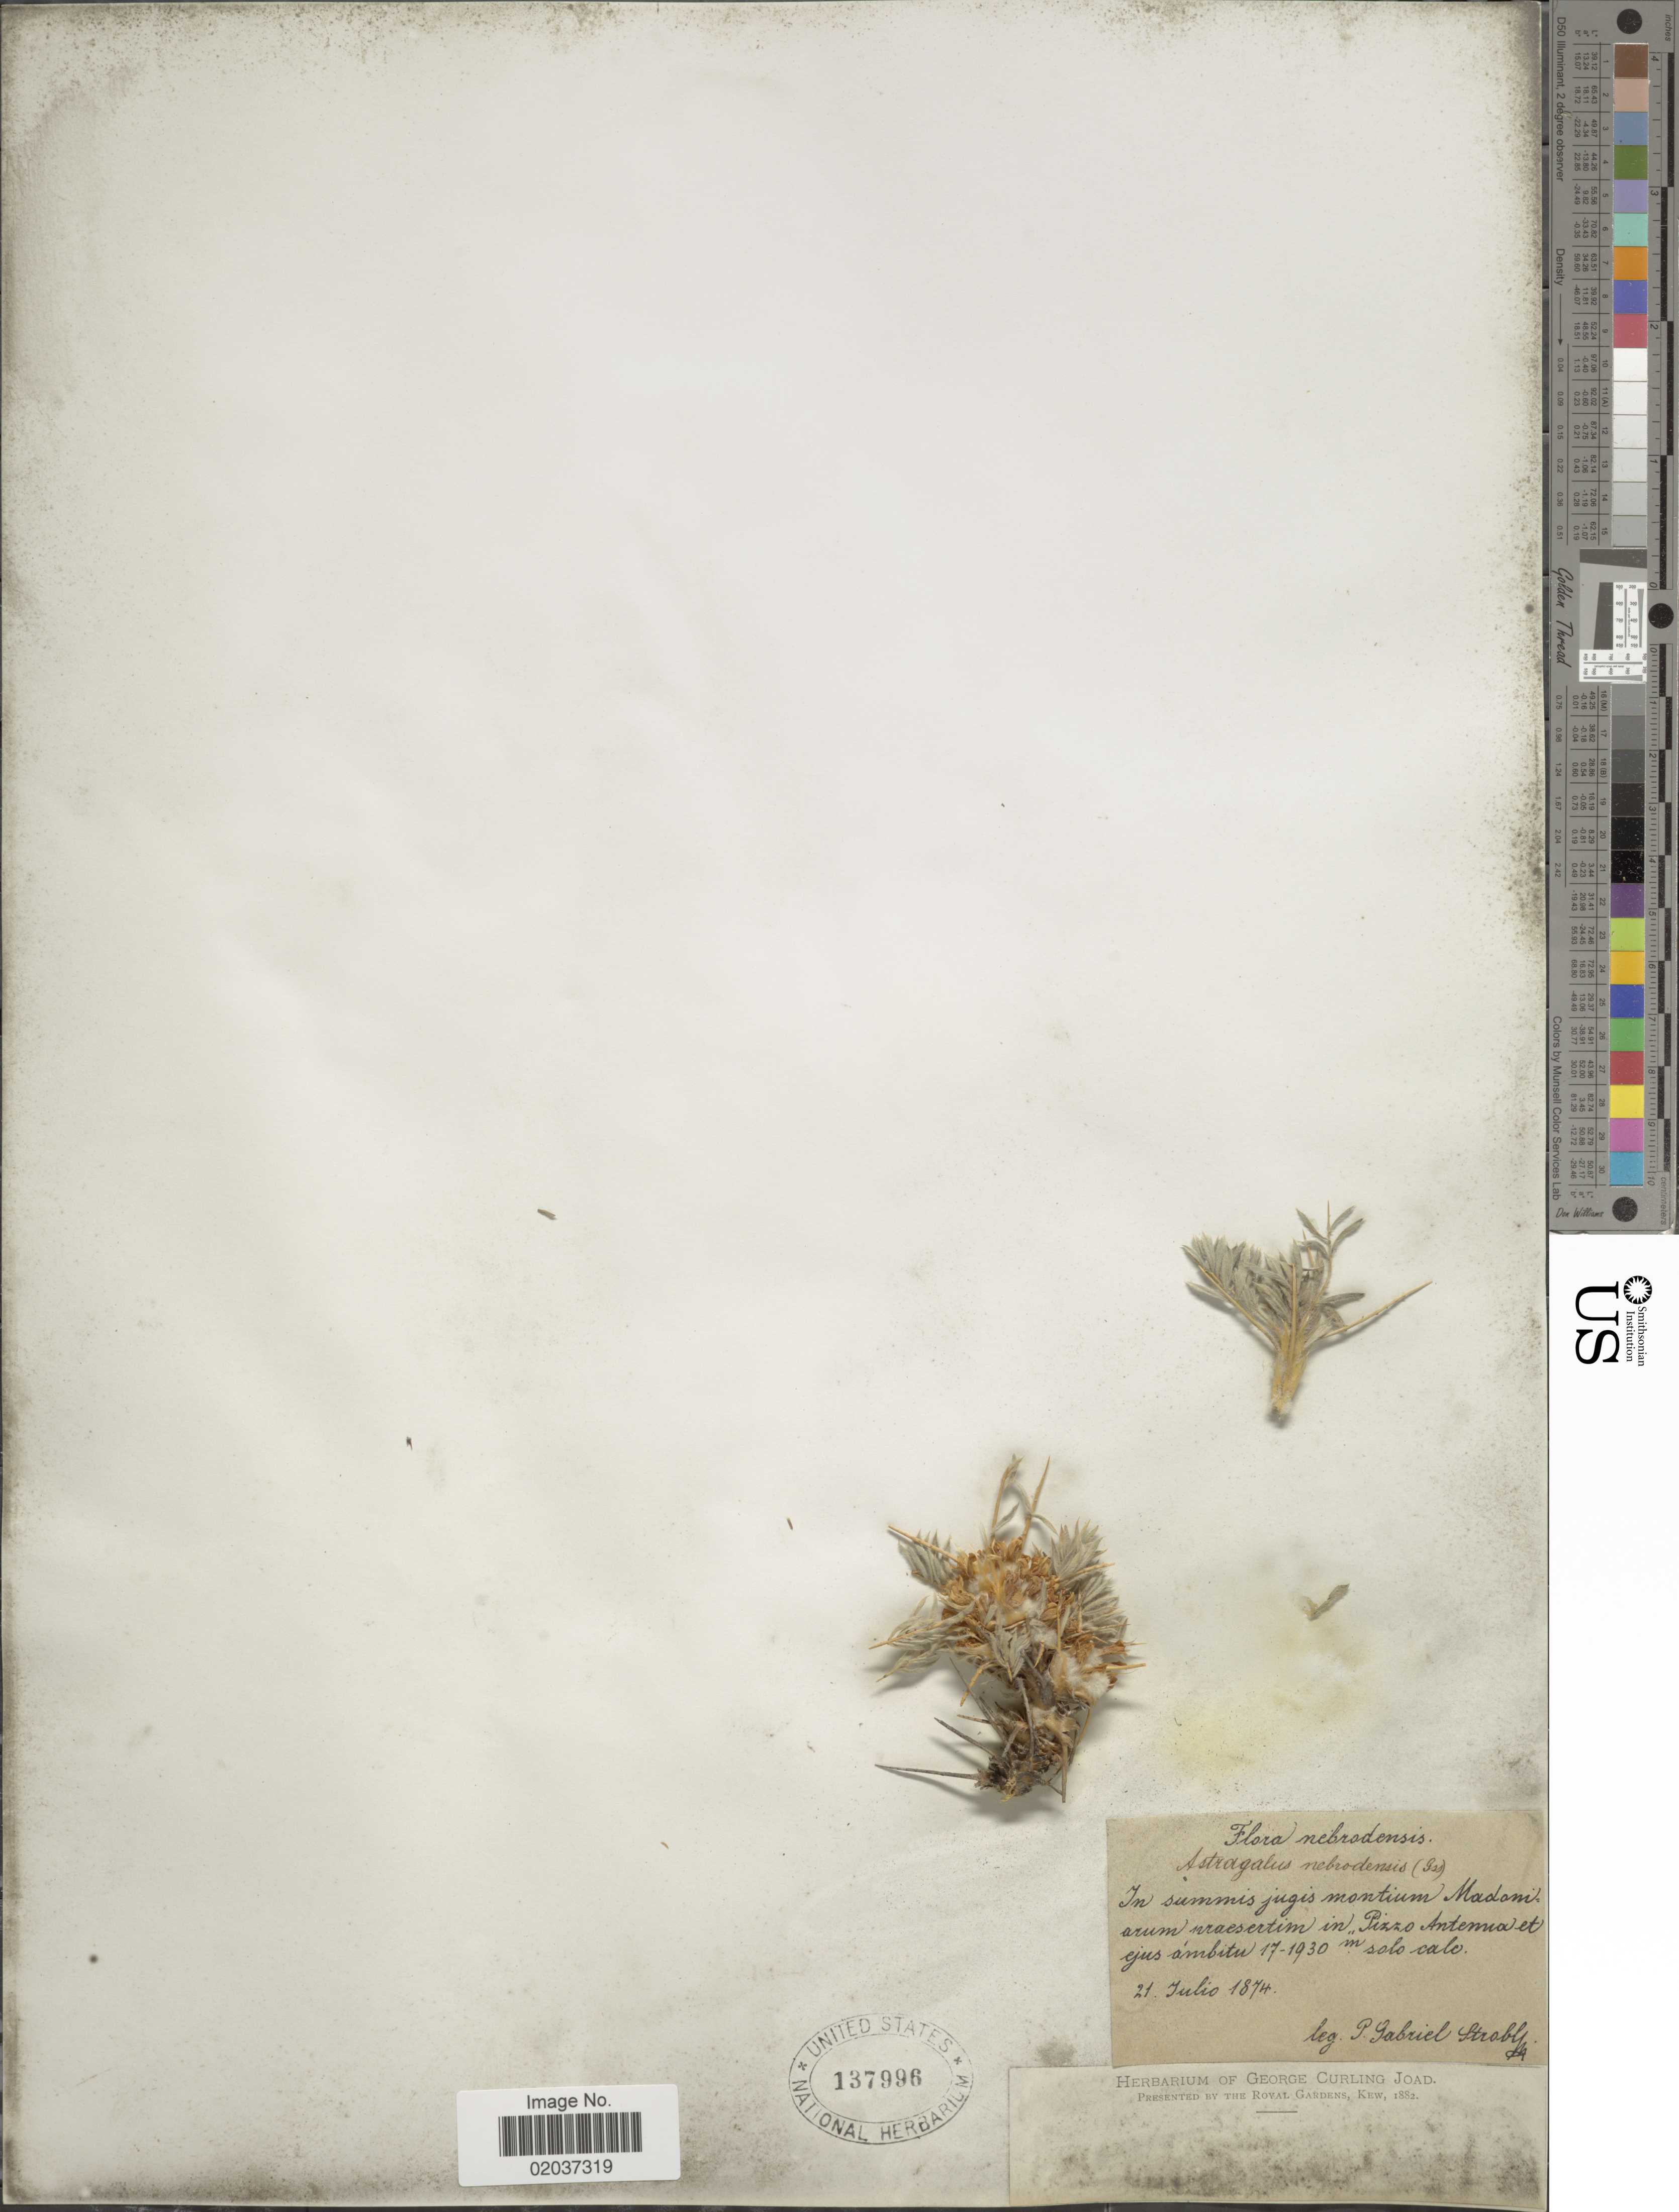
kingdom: Plantae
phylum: Tracheophyta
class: Magnoliopsida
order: Fabales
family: Fabaceae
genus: Astragalus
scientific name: Astragalus nebrodensis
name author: (Gussone) Strobl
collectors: P. G. Strobl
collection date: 1874-07-21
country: Italy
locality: In summis jugis montium Madom arum aresertim in Pizzo Antemia et ejus ambitu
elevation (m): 1700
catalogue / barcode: US 137996